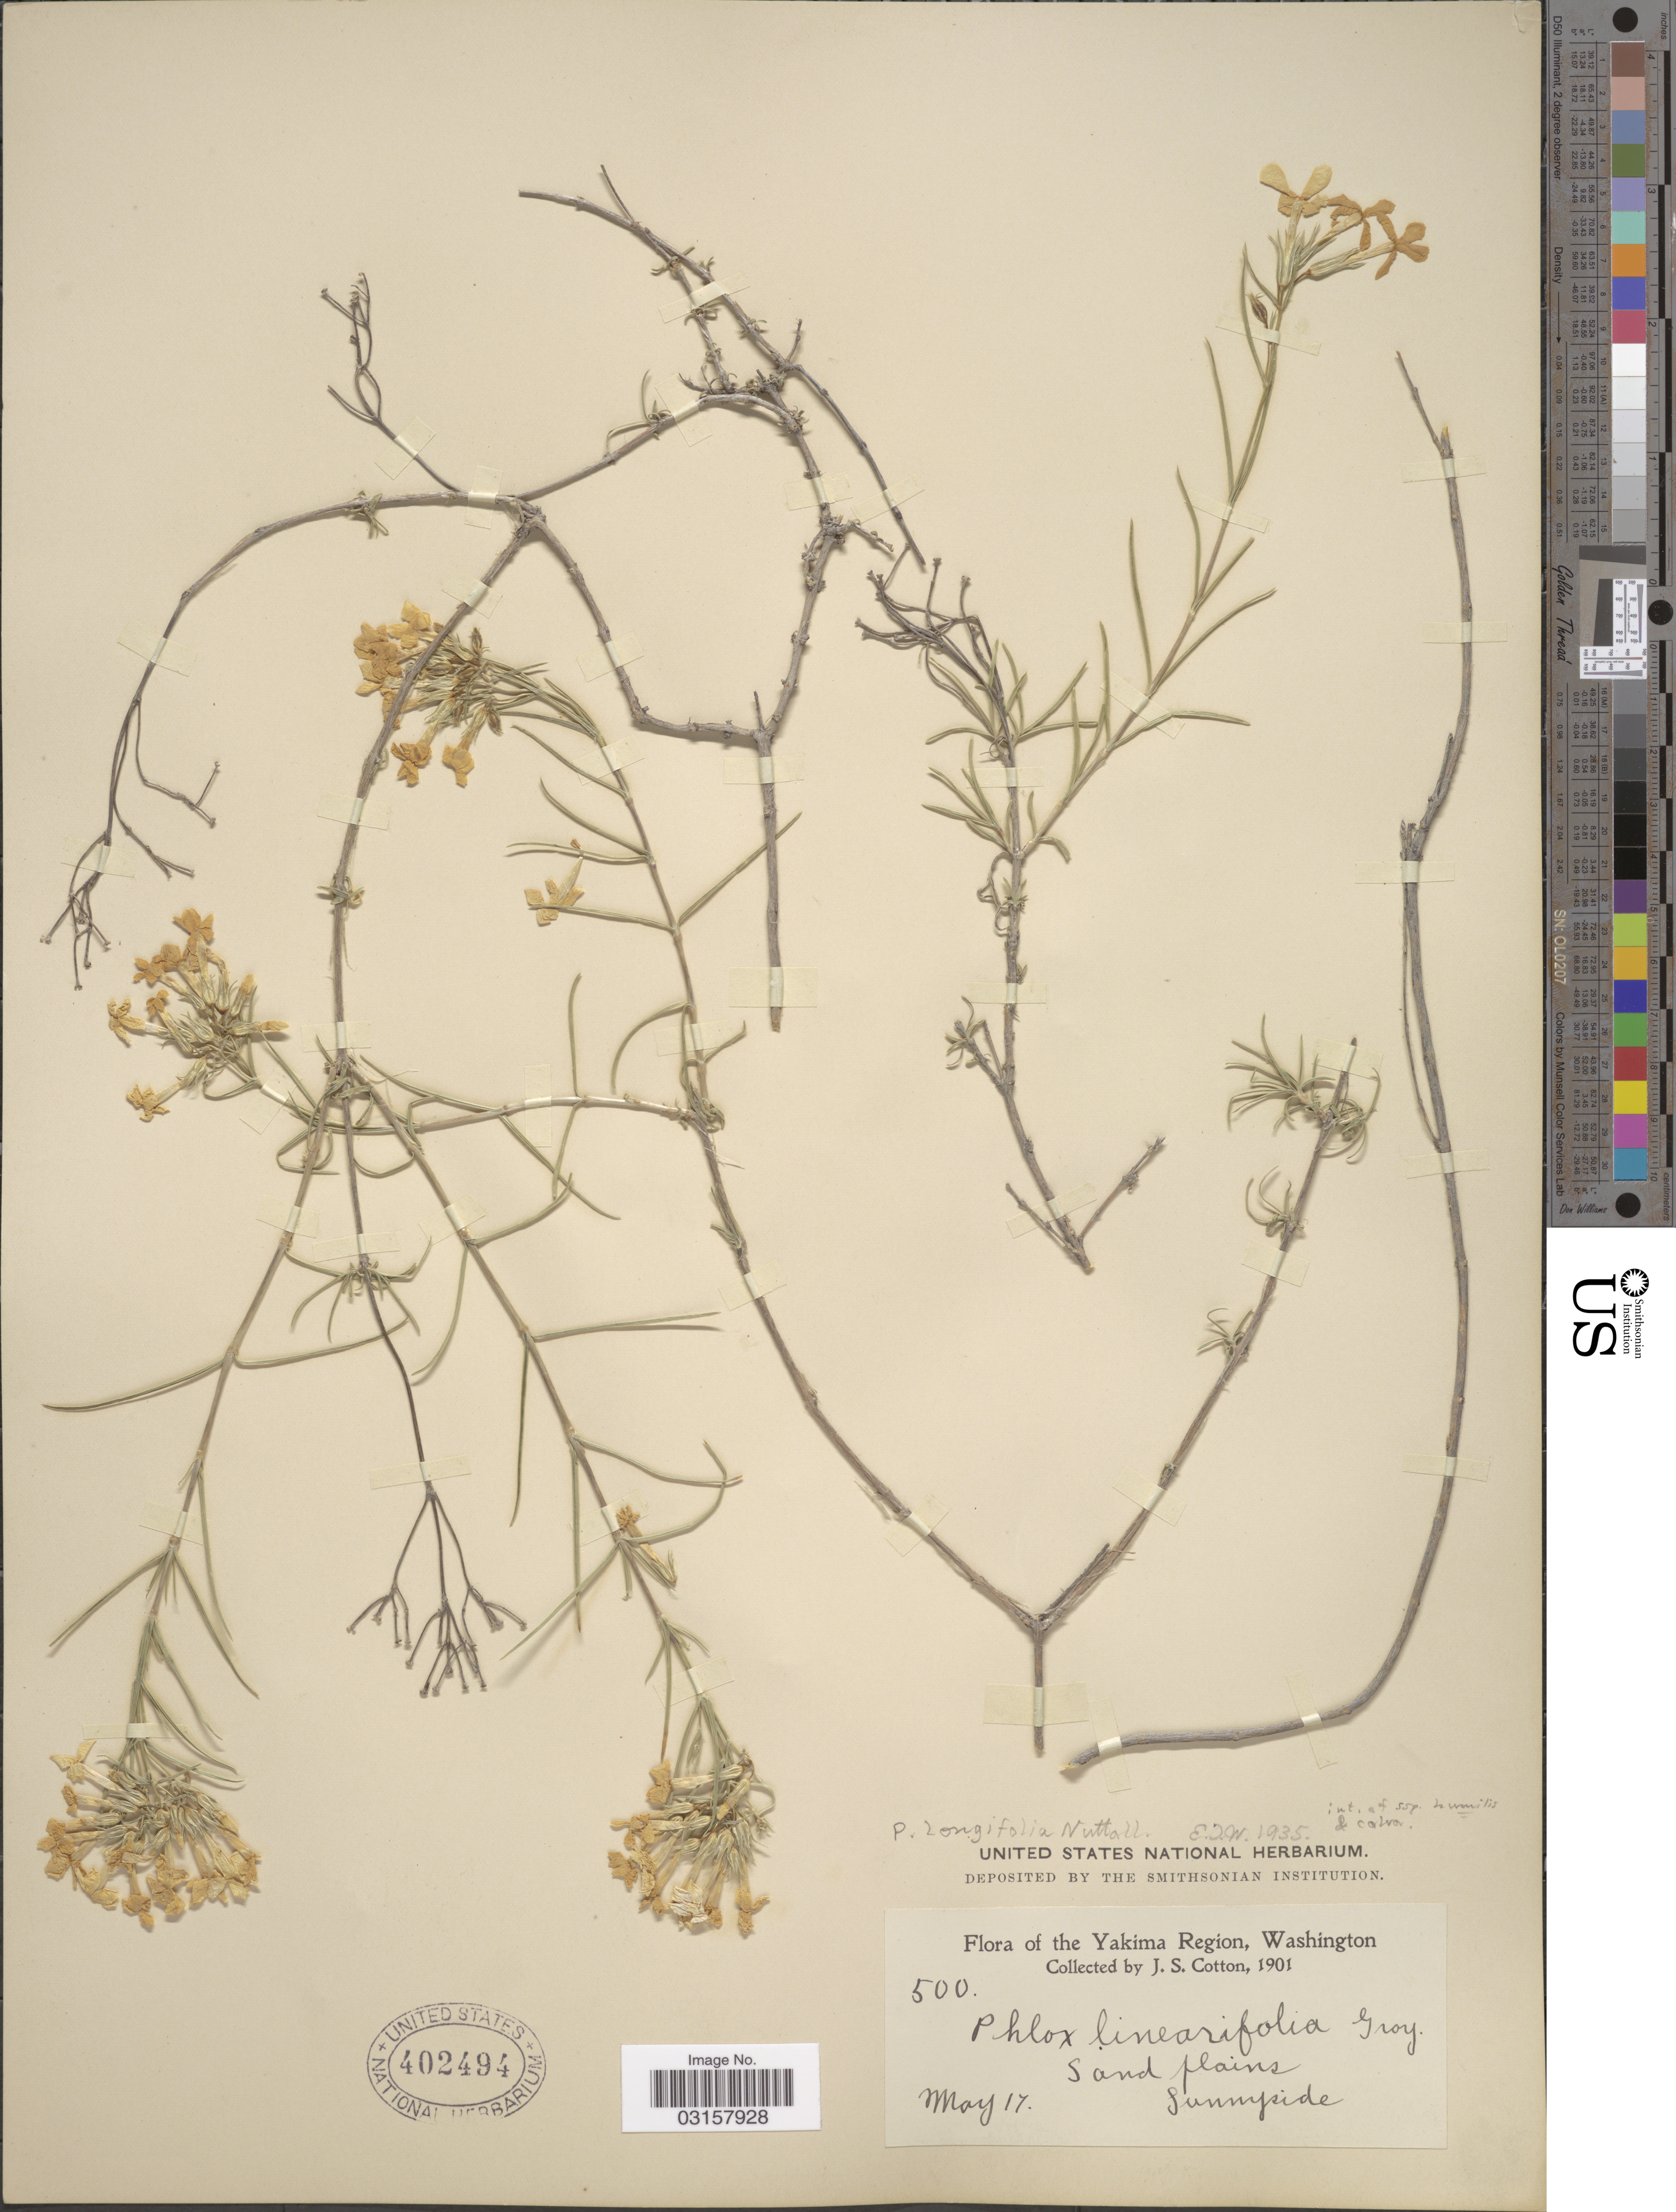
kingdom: Plantae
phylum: Tracheophyta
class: Magnoliopsida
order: Ericales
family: Polemoniaceae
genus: Phlox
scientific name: Phlox longifolia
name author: Nutt.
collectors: J. S. Cotton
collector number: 500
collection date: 1901-05-17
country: United States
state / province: Washington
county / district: Yakima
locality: The Yakima Region. Sand plains, Sunnyside.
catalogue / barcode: US 402494